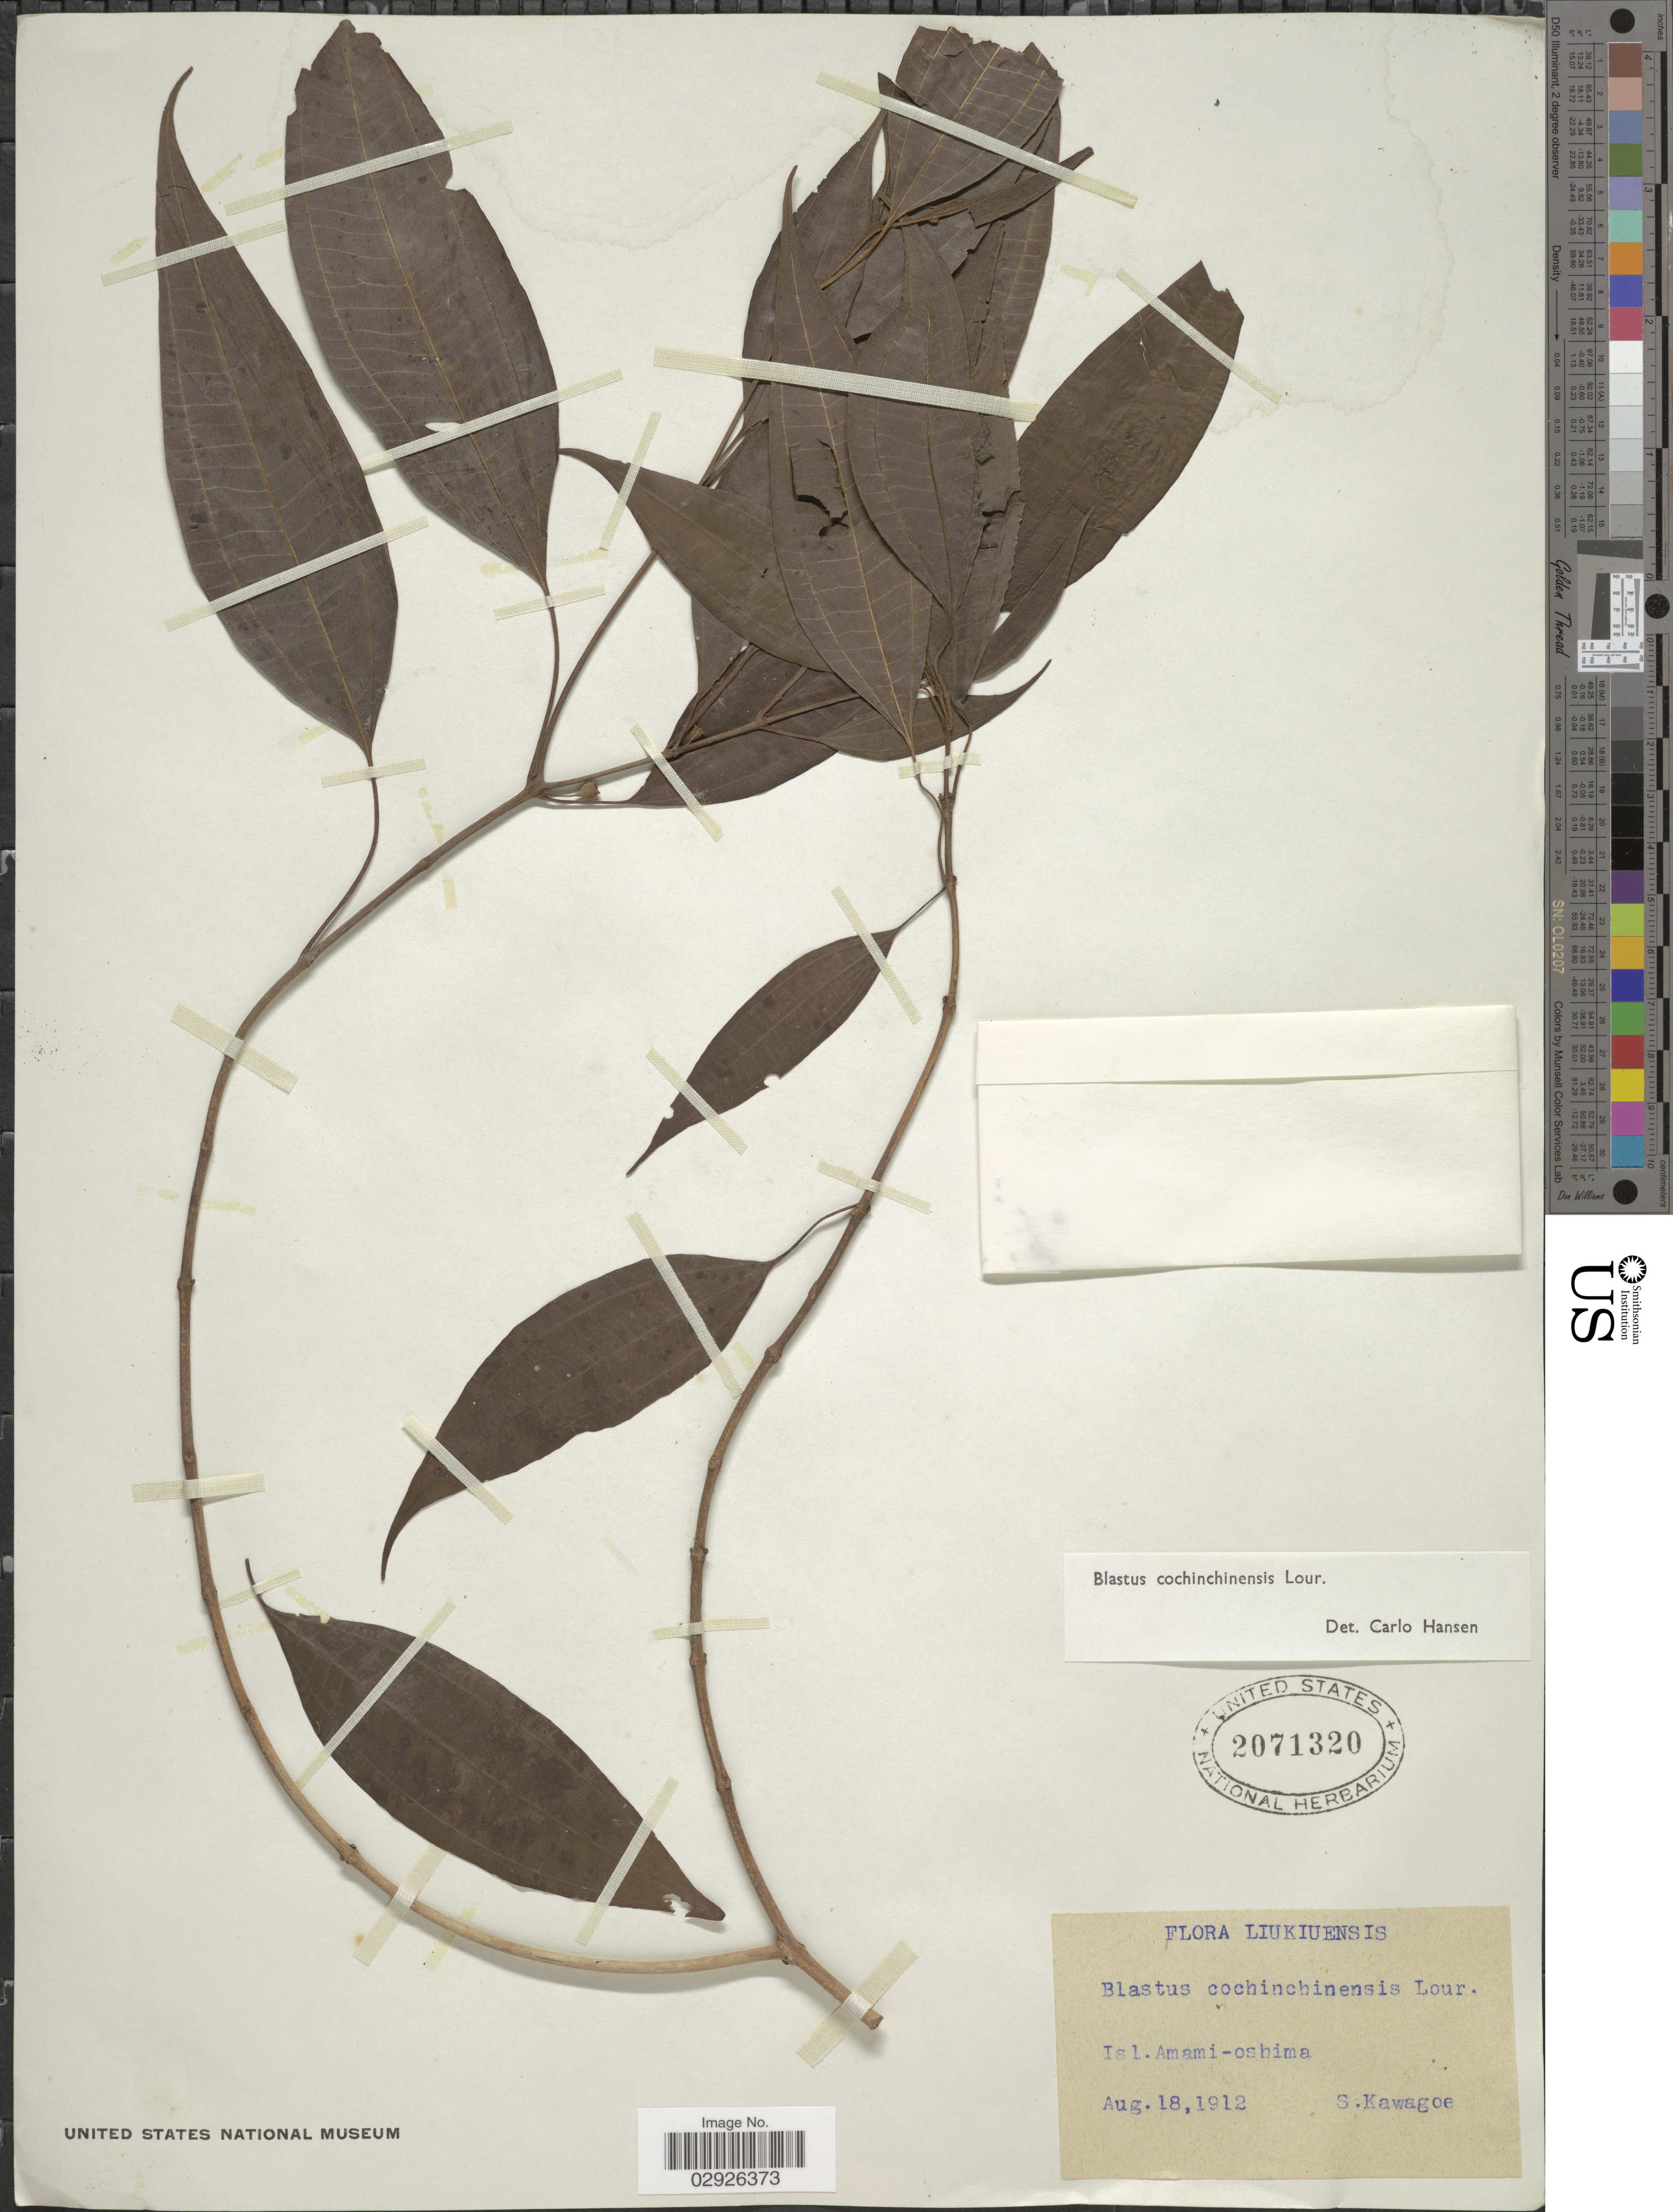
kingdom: Plantae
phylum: Tracheophyta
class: Magnoliopsida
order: Myrtales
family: Melastomataceae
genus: Blastus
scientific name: Blastus cochinchinensis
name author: Lour.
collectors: S. Kawagoe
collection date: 1912-08-18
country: Japan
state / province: Okinawa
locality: Liukiuensis, Isl. Amami-Oshima.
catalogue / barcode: US 2071320